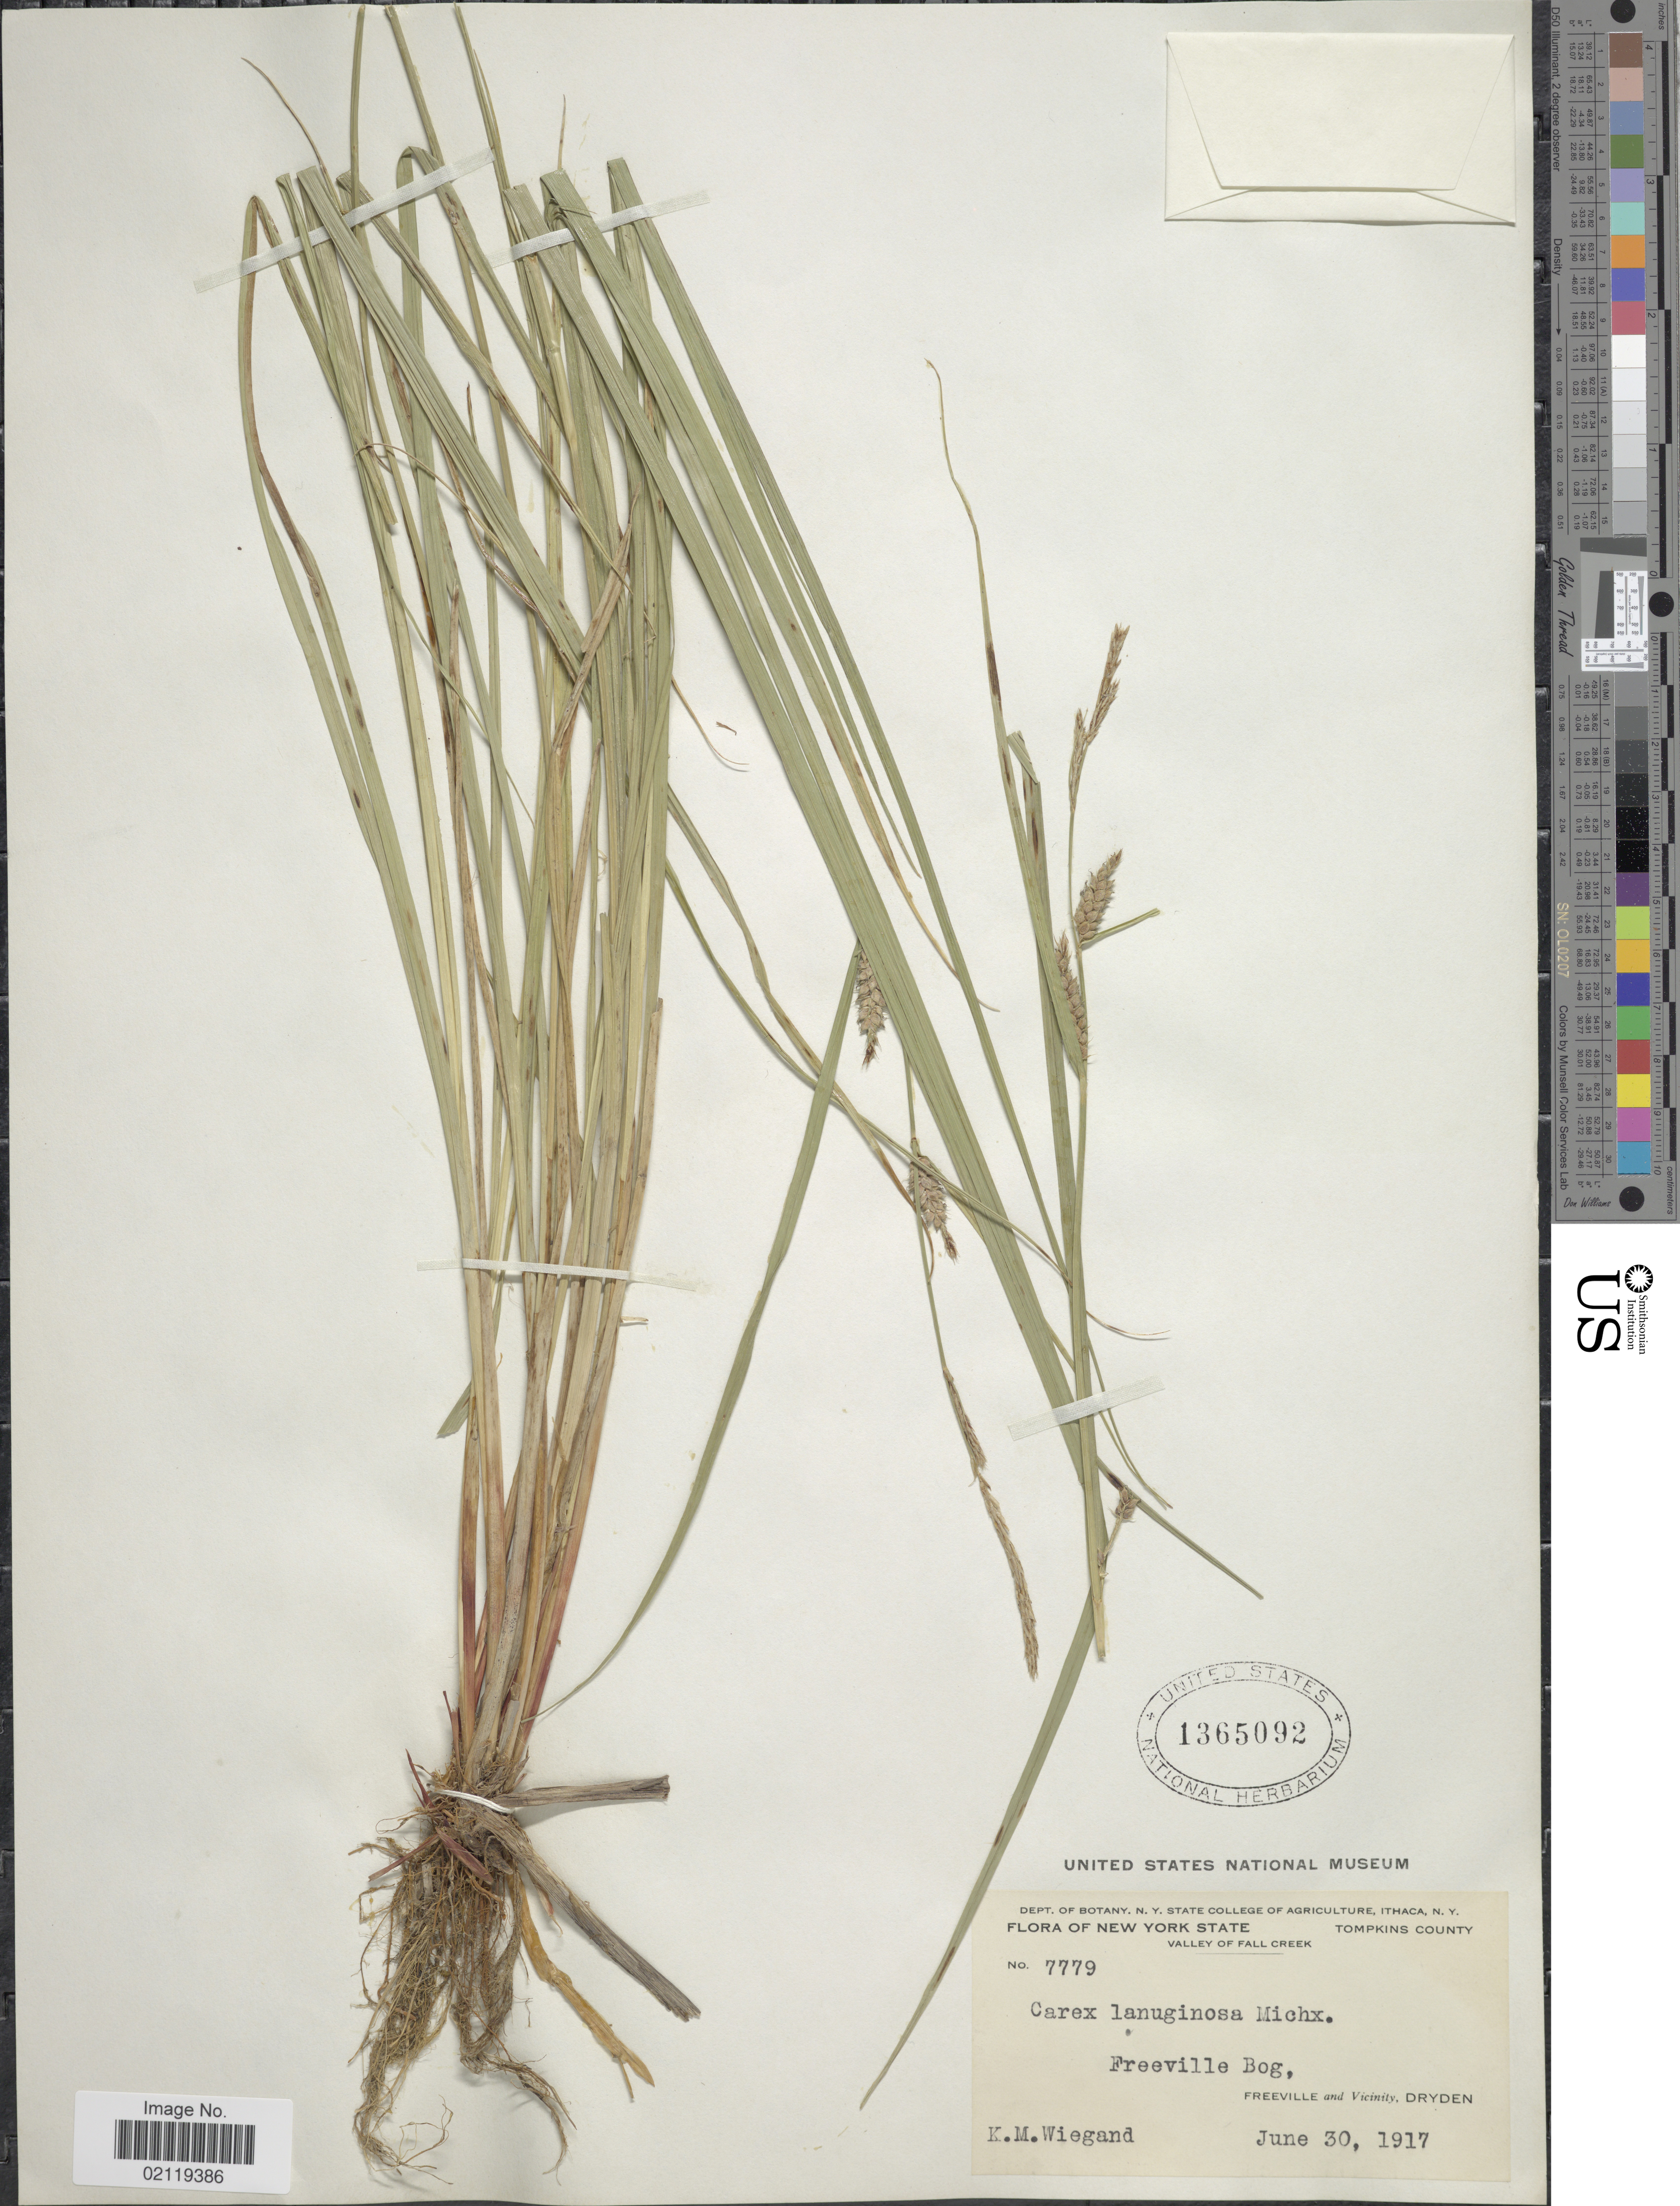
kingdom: Plantae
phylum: Tracheophyta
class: Liliopsida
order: Poales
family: Cyperaceae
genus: Carex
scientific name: Carex pellita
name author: Muhl. ex Willd.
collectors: K. M. Wiegand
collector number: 7779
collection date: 1917-06-30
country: United States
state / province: New York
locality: Tompkins County. Valley of Fall Creek. Freeville Bog, Freeville and vicinity, Dryden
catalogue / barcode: US 1365092